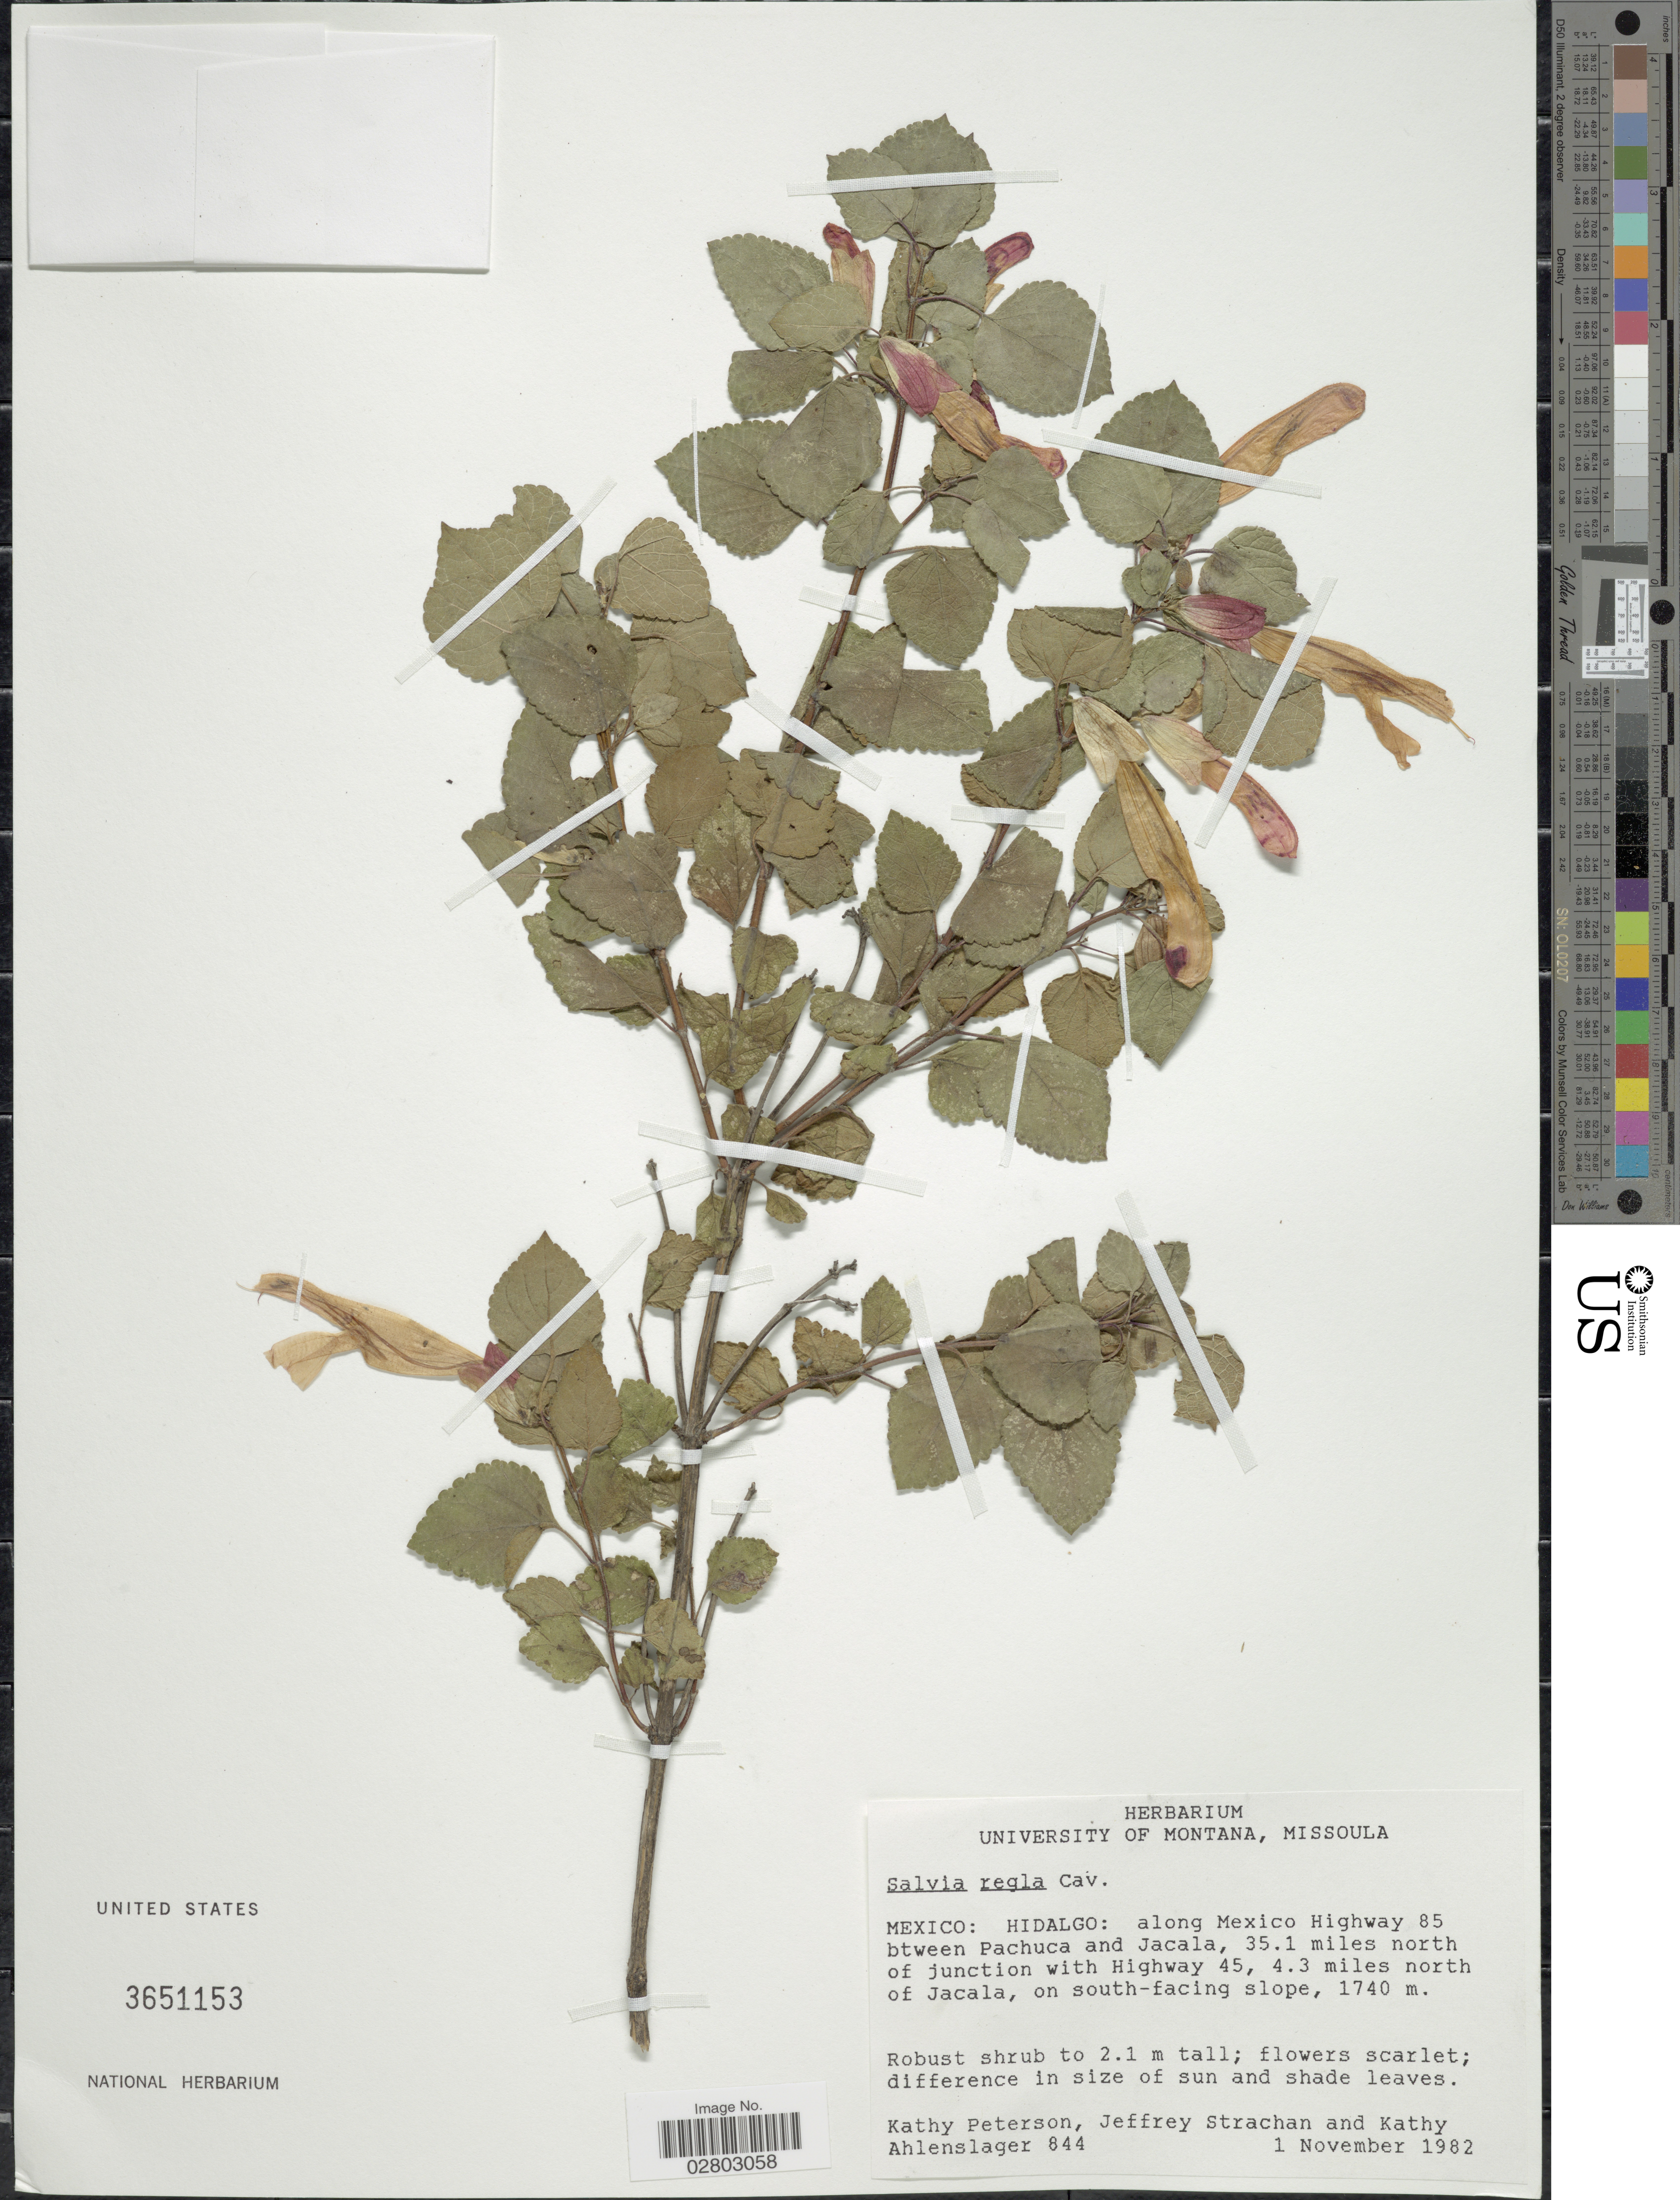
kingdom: Plantae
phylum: Tracheophyta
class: Magnoliopsida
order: Lamiales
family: Lamiaceae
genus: Salvia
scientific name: Salvia regla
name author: Cav.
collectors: K. Peterson, J. Strachan & K. Ahlenslager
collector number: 844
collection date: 1982-11-01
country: Mexico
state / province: Hidalgo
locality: Along Mexico Highway 85 between Pachuca and Jacala, 35.1 miles north of junction with Highway 45, 4.3 miles north of Jacala, on south-facing slope.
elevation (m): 1740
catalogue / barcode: US 3651153